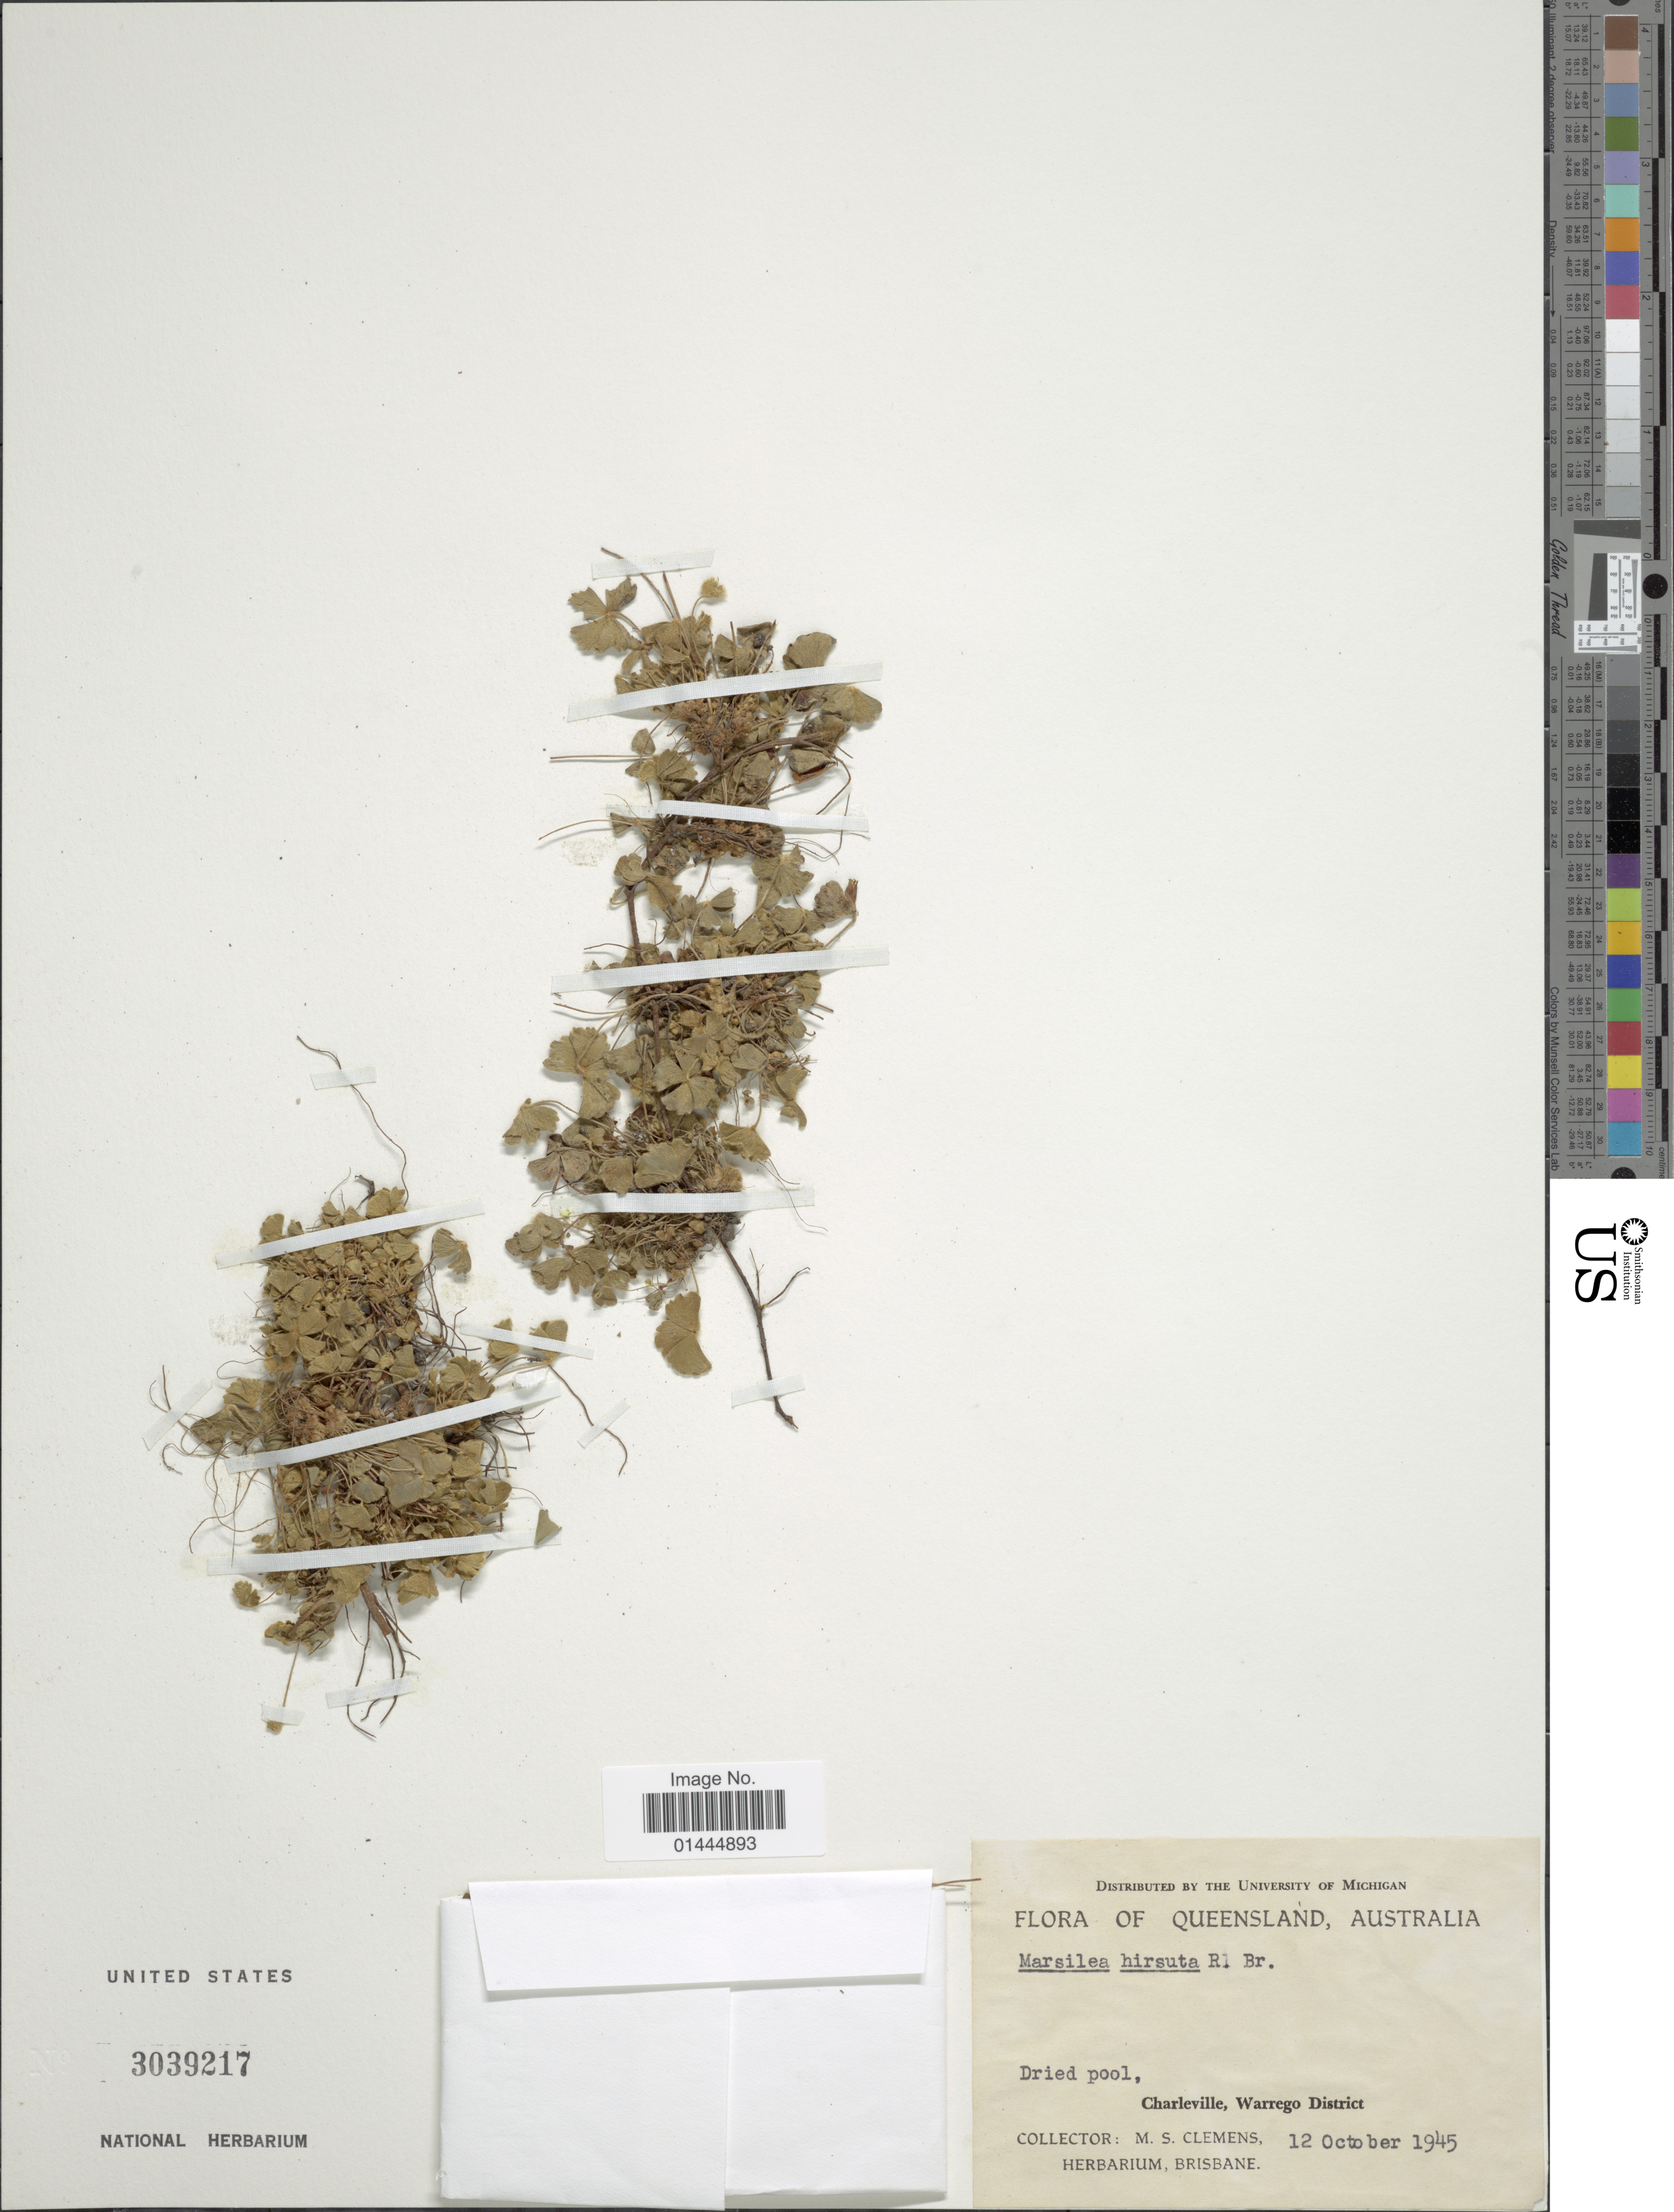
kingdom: Plantae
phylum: Tracheophyta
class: Polypodiopsida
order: Salviniales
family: Marsileaceae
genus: Marsilea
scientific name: Marsilea hirsuta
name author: R. Br.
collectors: M. S. Clemens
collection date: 1945-10-12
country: Australia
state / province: Queensland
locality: Dried pool, Charleville, Waarego District.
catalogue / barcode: US 3039217